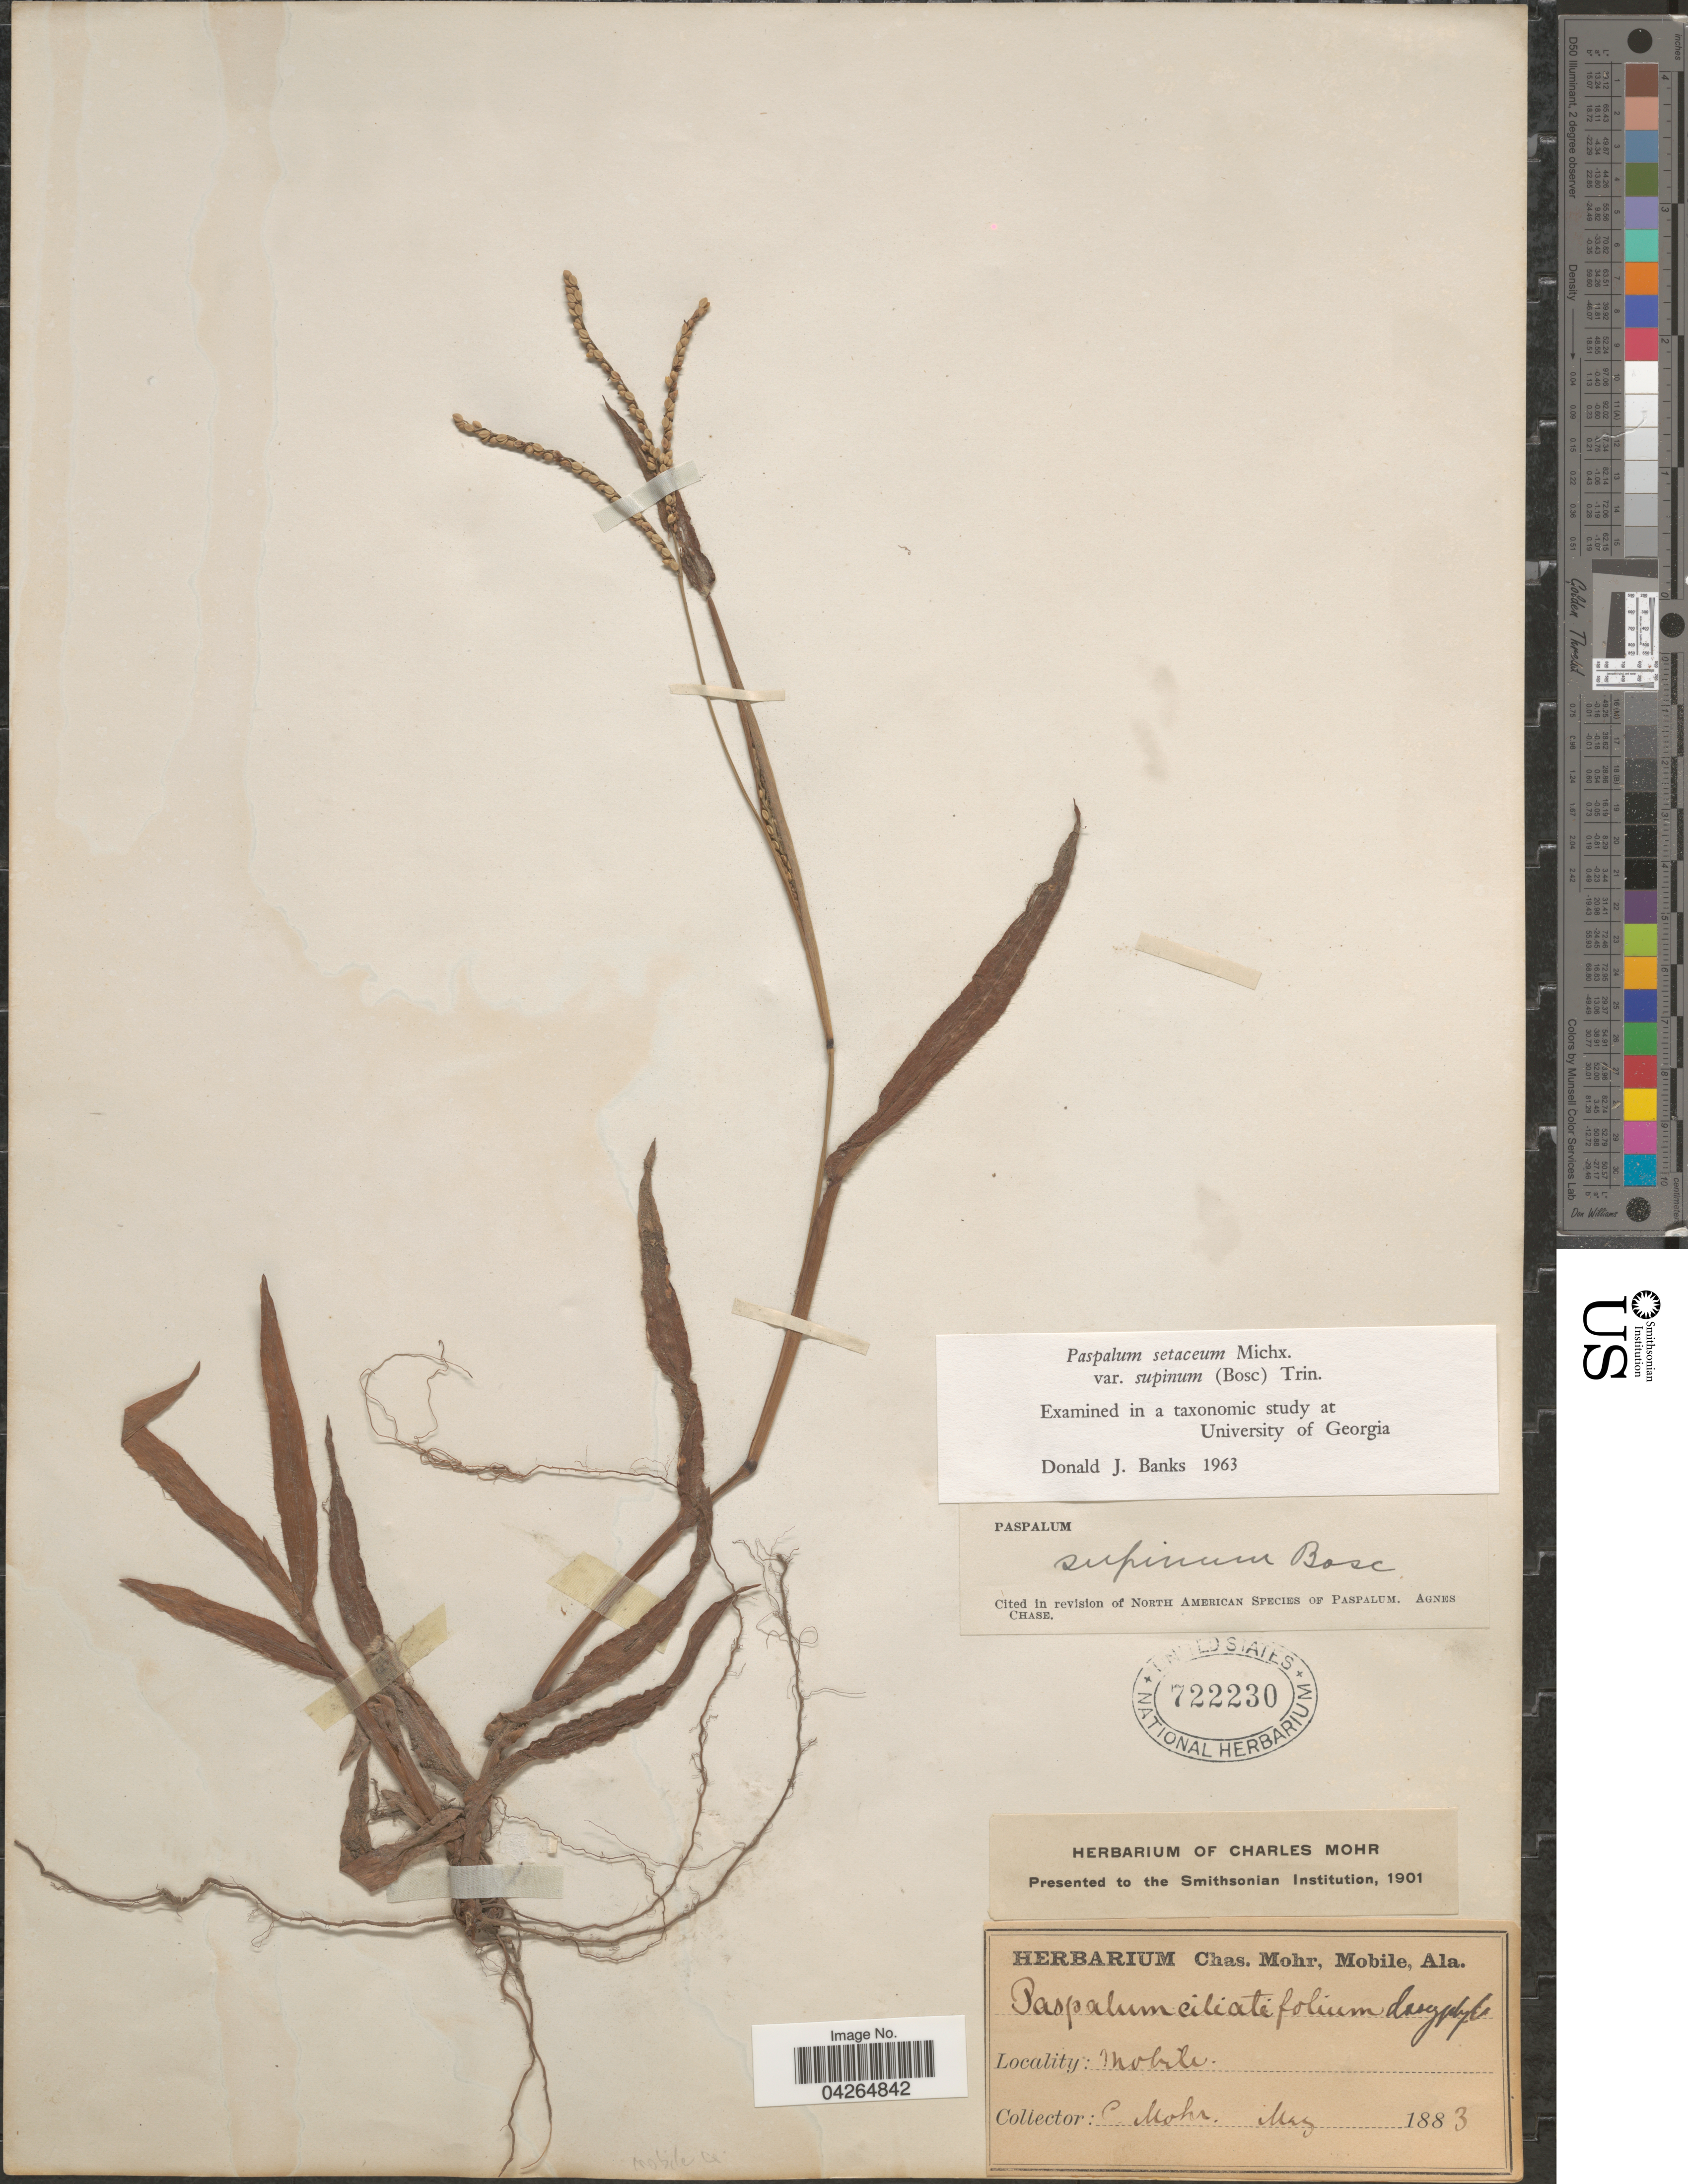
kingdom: Plantae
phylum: Tracheophyta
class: Liliopsida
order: Poales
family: Poaceae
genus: Paspalum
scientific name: Paspalum setaceum var. supinum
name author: (Bosc ex Poir.) Trin.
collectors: Mohr, C. T. (herbarium)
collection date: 1883-05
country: United States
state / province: Alabama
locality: Mobile Co.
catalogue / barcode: US 722230